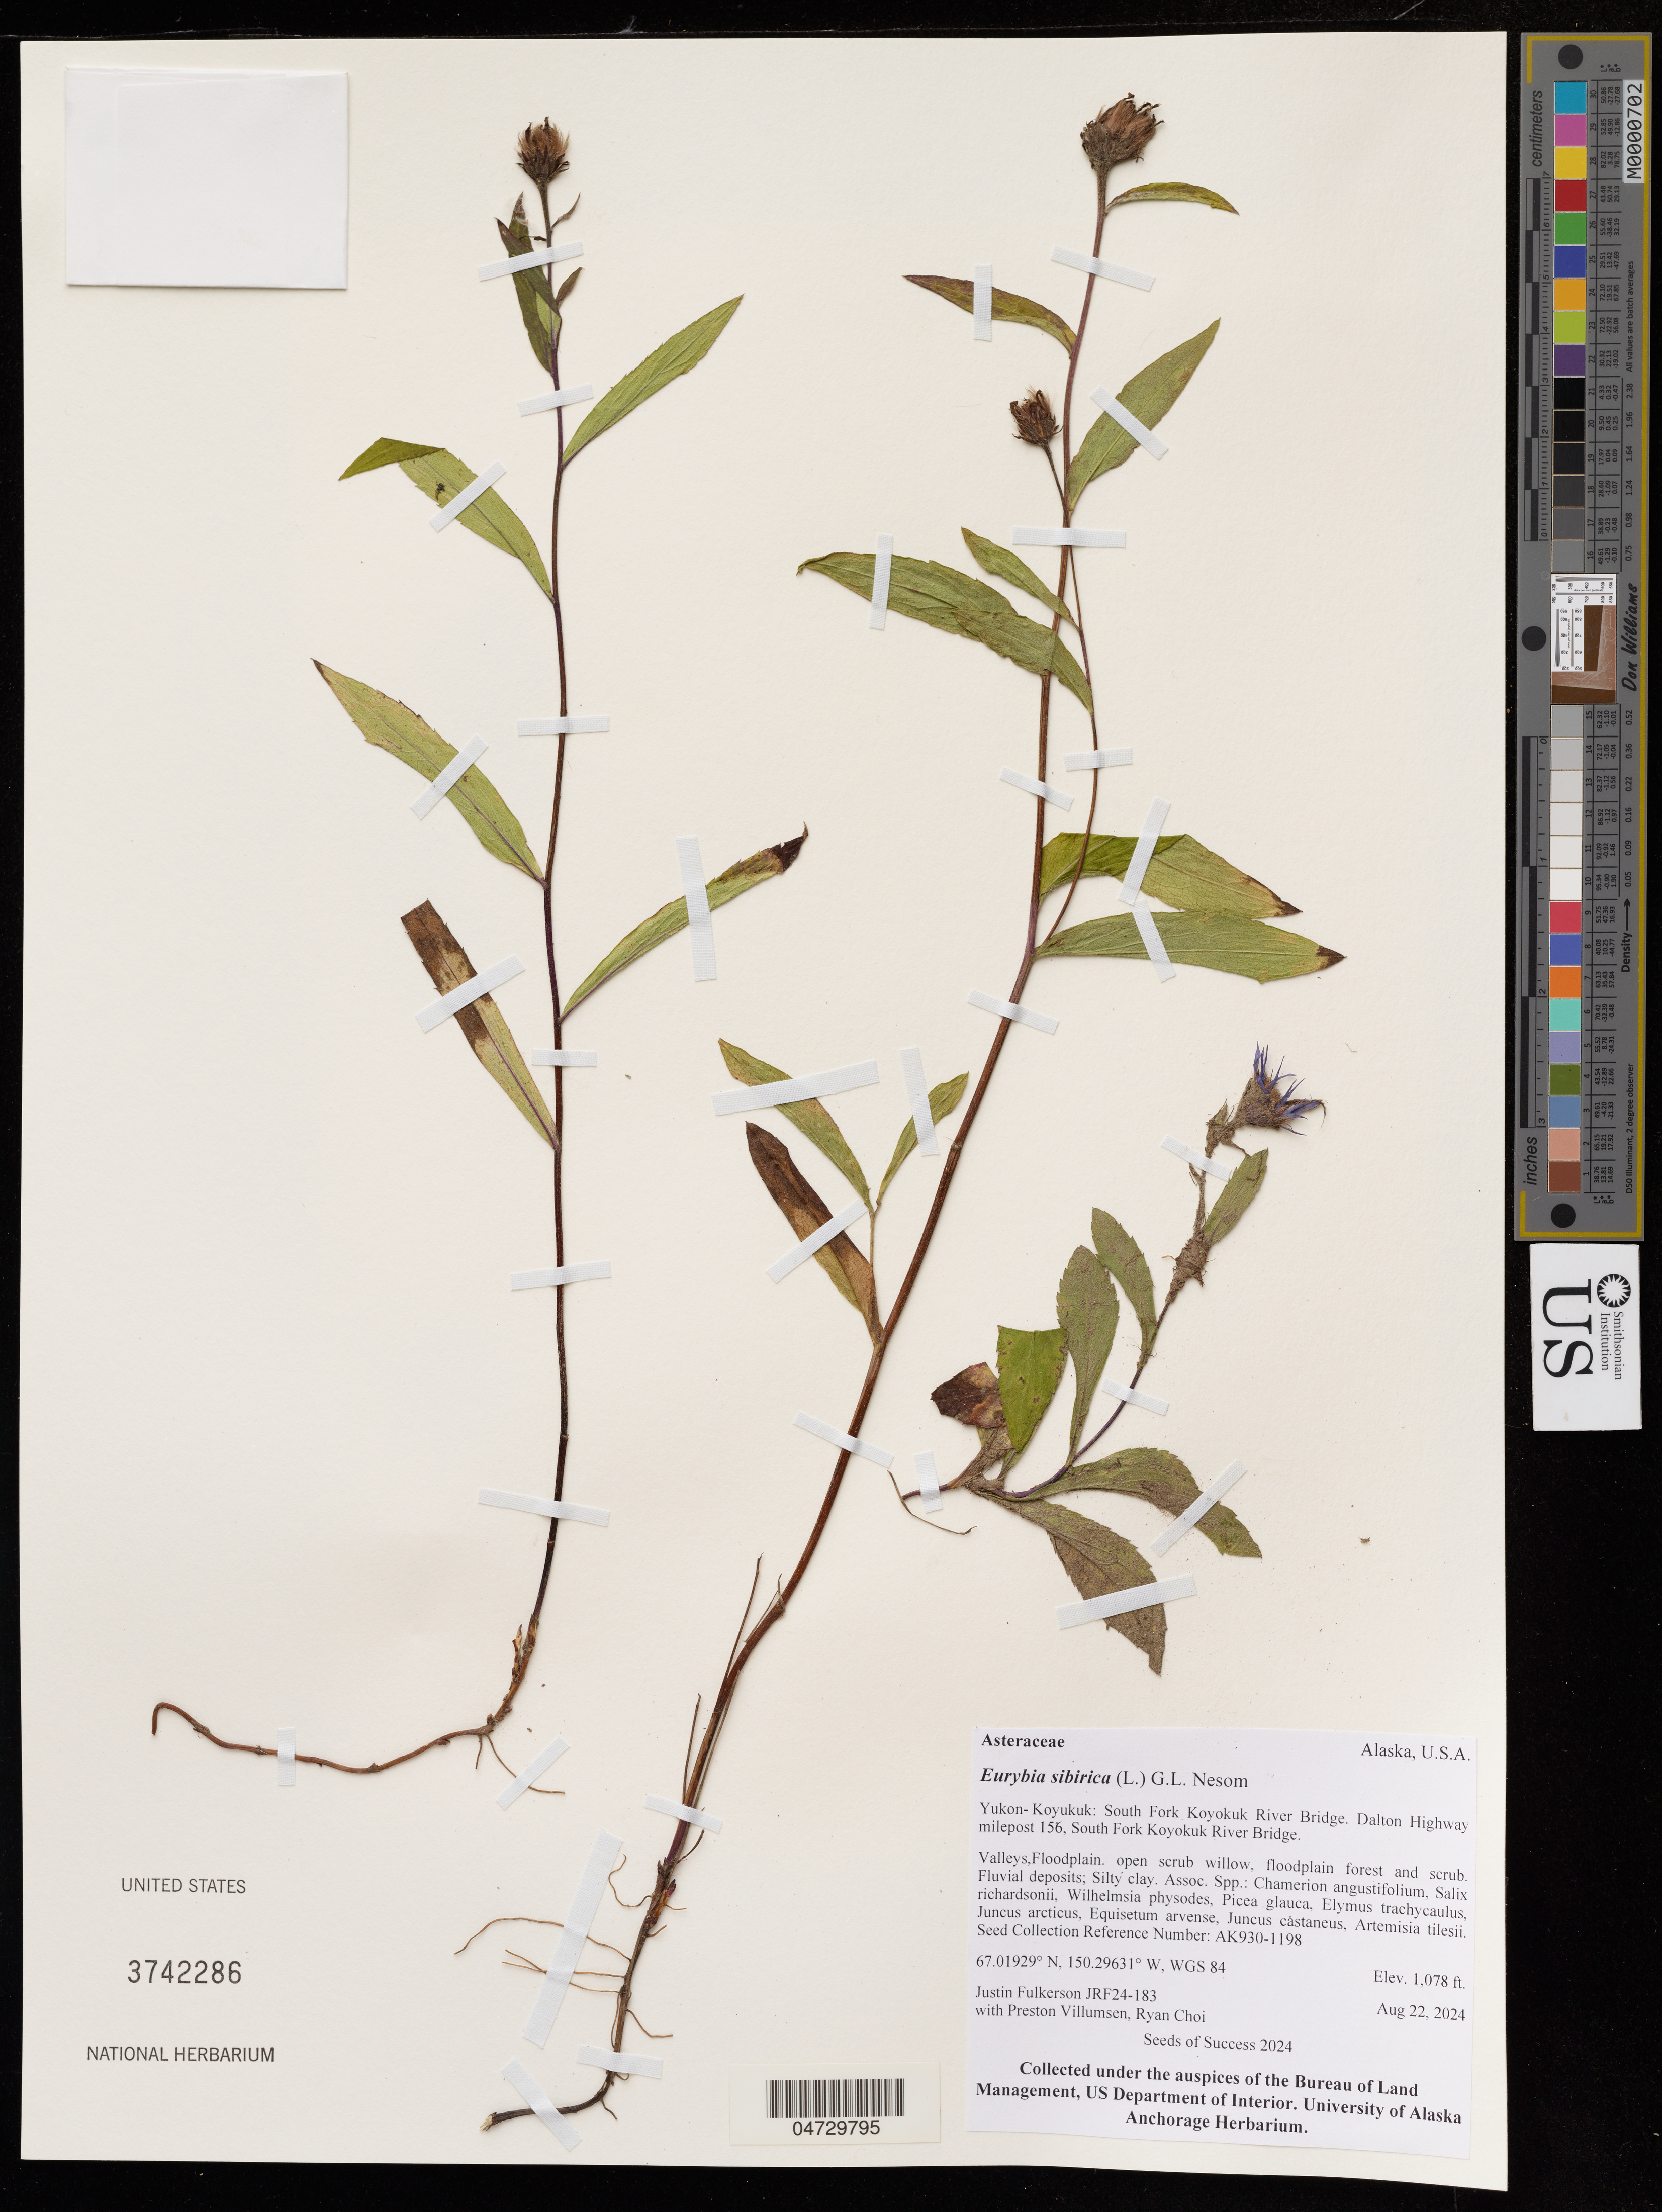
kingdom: Plantae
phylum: Tracheophyta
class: Magnoliopsida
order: Asterales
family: Asteraceae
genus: Eurybia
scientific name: Eurybia sibirica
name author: (L.) G.L. Nesom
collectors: J. Fulkerson, P. Villumsen & R. Choi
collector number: JFR24-183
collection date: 2024-08-22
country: United States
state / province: Alaska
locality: Yukon- Koyukuk: South Fork Koyokuk River Bridge. Dalton Highway milepost 156, South Fork Koyokuk River Bridge.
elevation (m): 329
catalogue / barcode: US 3742286